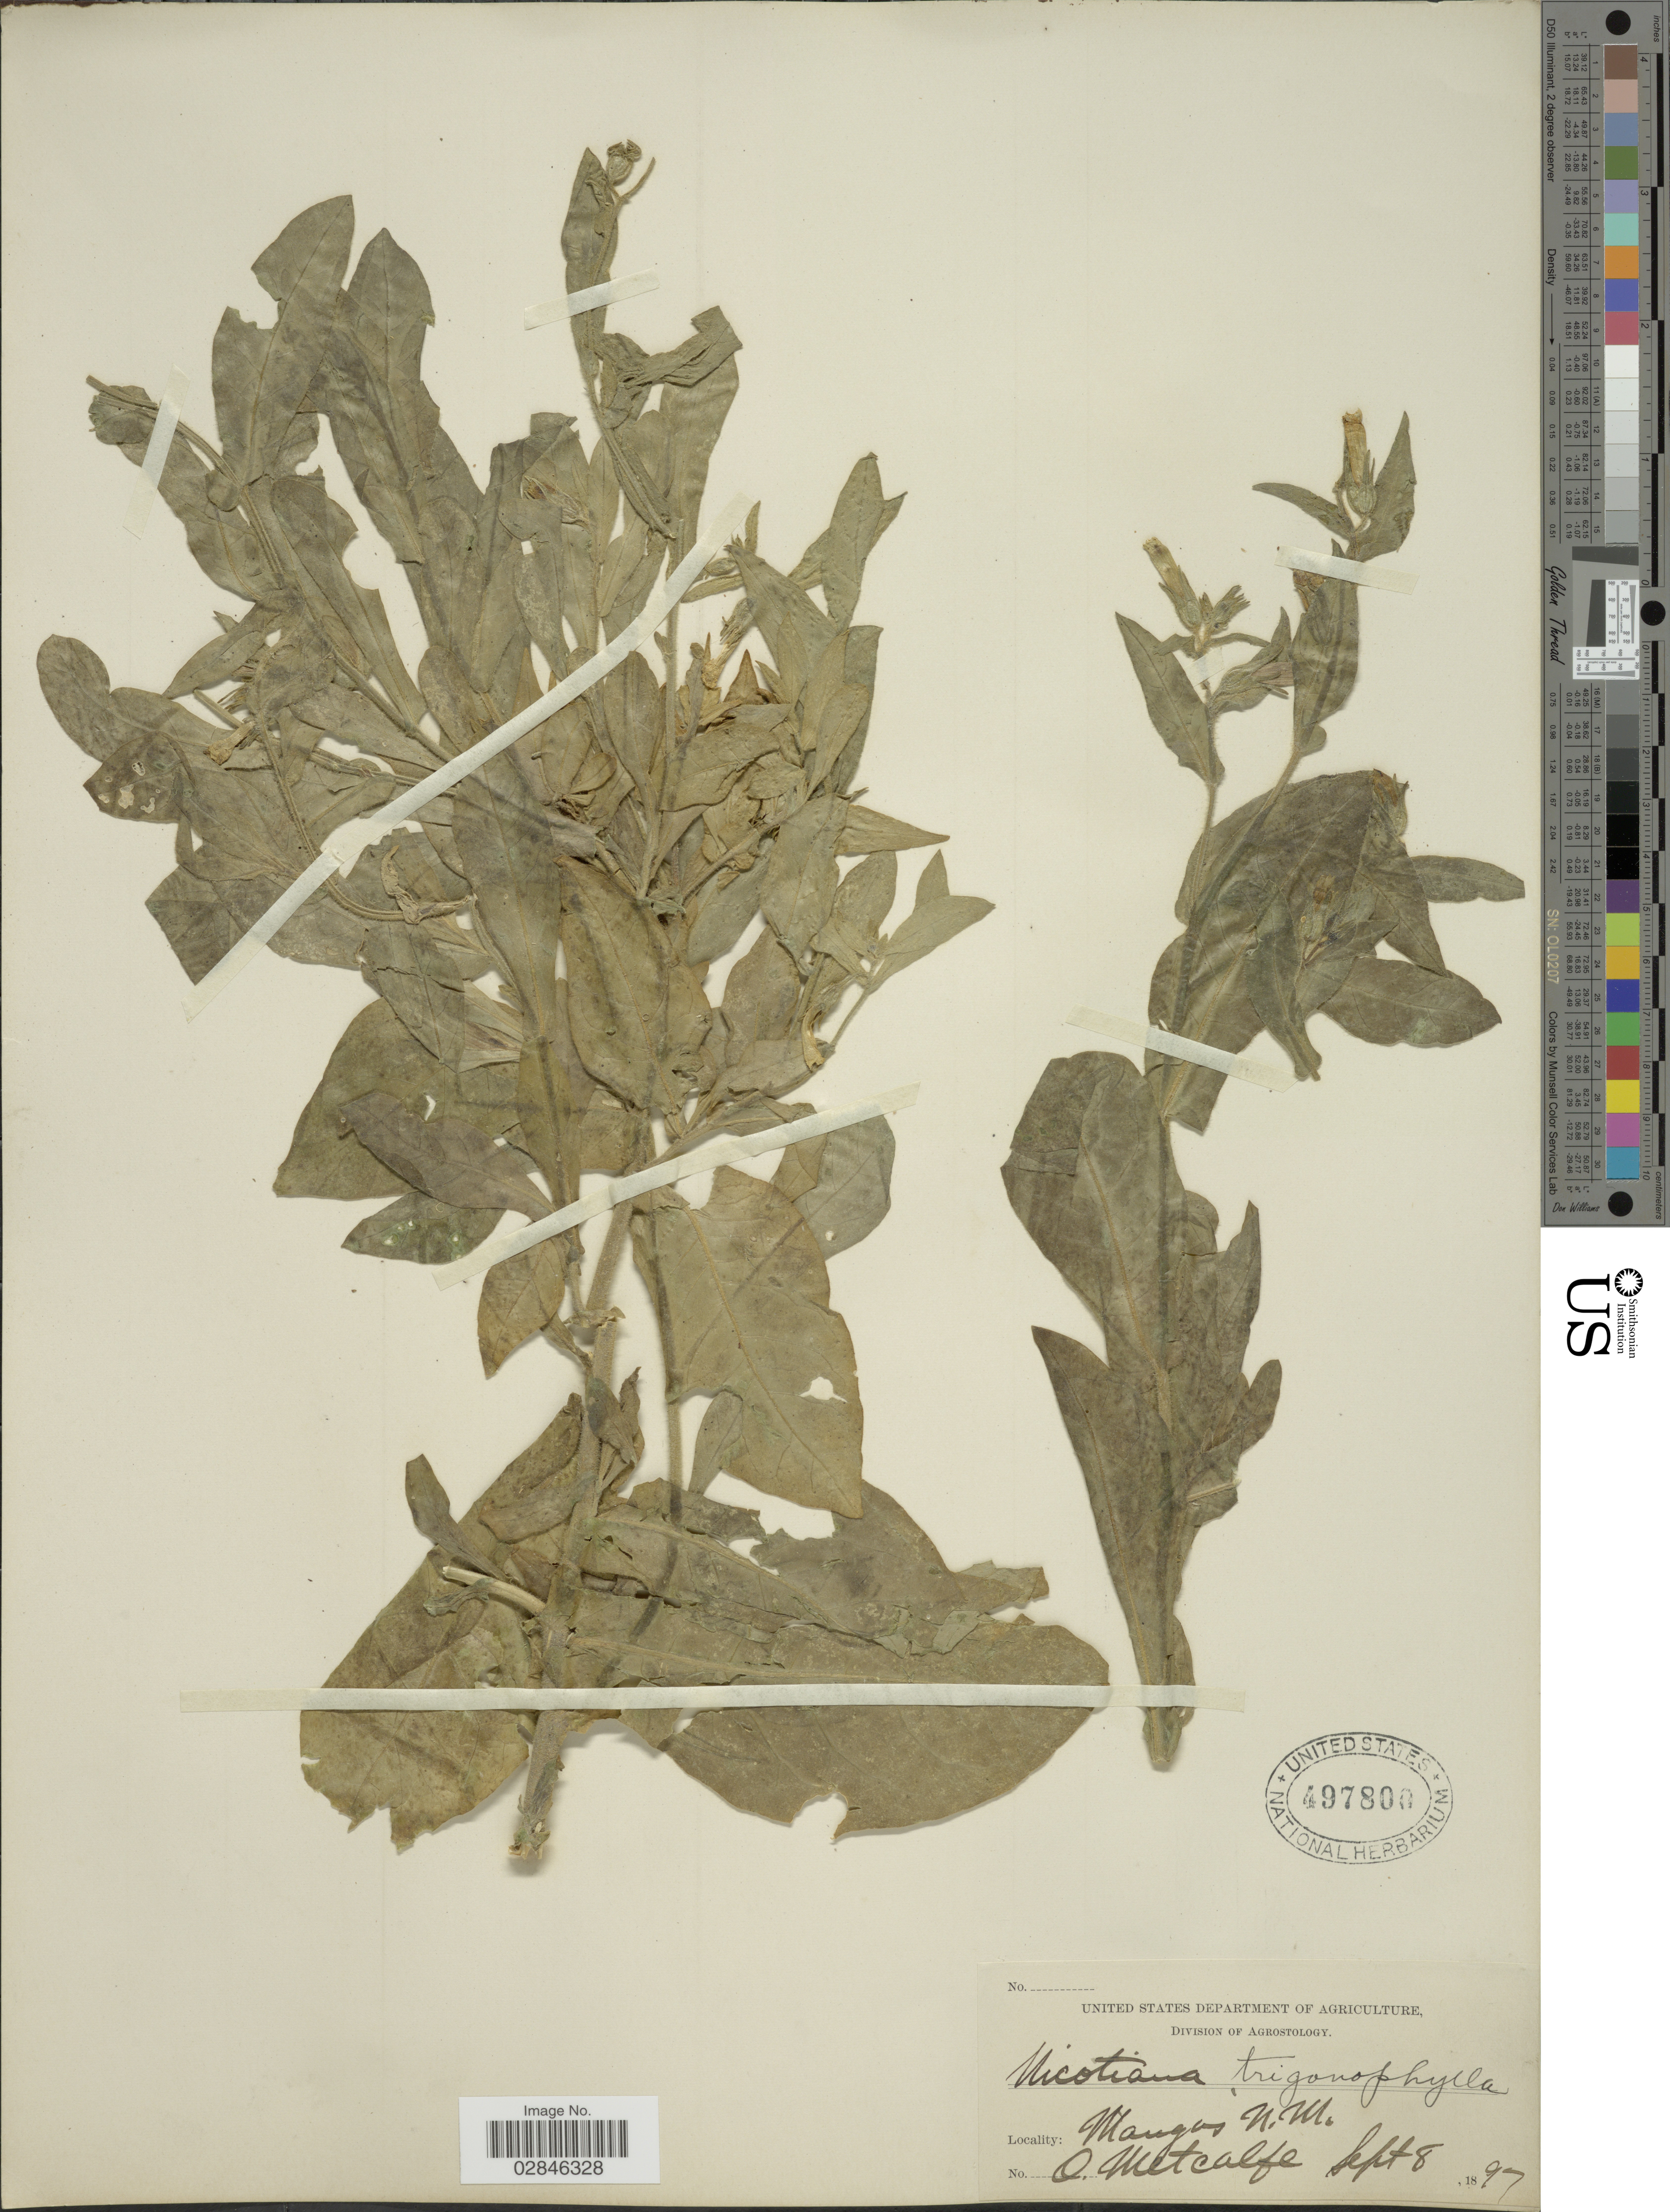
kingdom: Plantae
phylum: Tracheophyta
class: Magnoliopsida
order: Solanales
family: Solanaceae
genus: Nicotiana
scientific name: Nicotiana trigonophylla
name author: Dunal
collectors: O. B. Metcalfe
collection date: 1897-09-08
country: United States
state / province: New Mexico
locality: Mangas N. M.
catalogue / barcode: US 497800